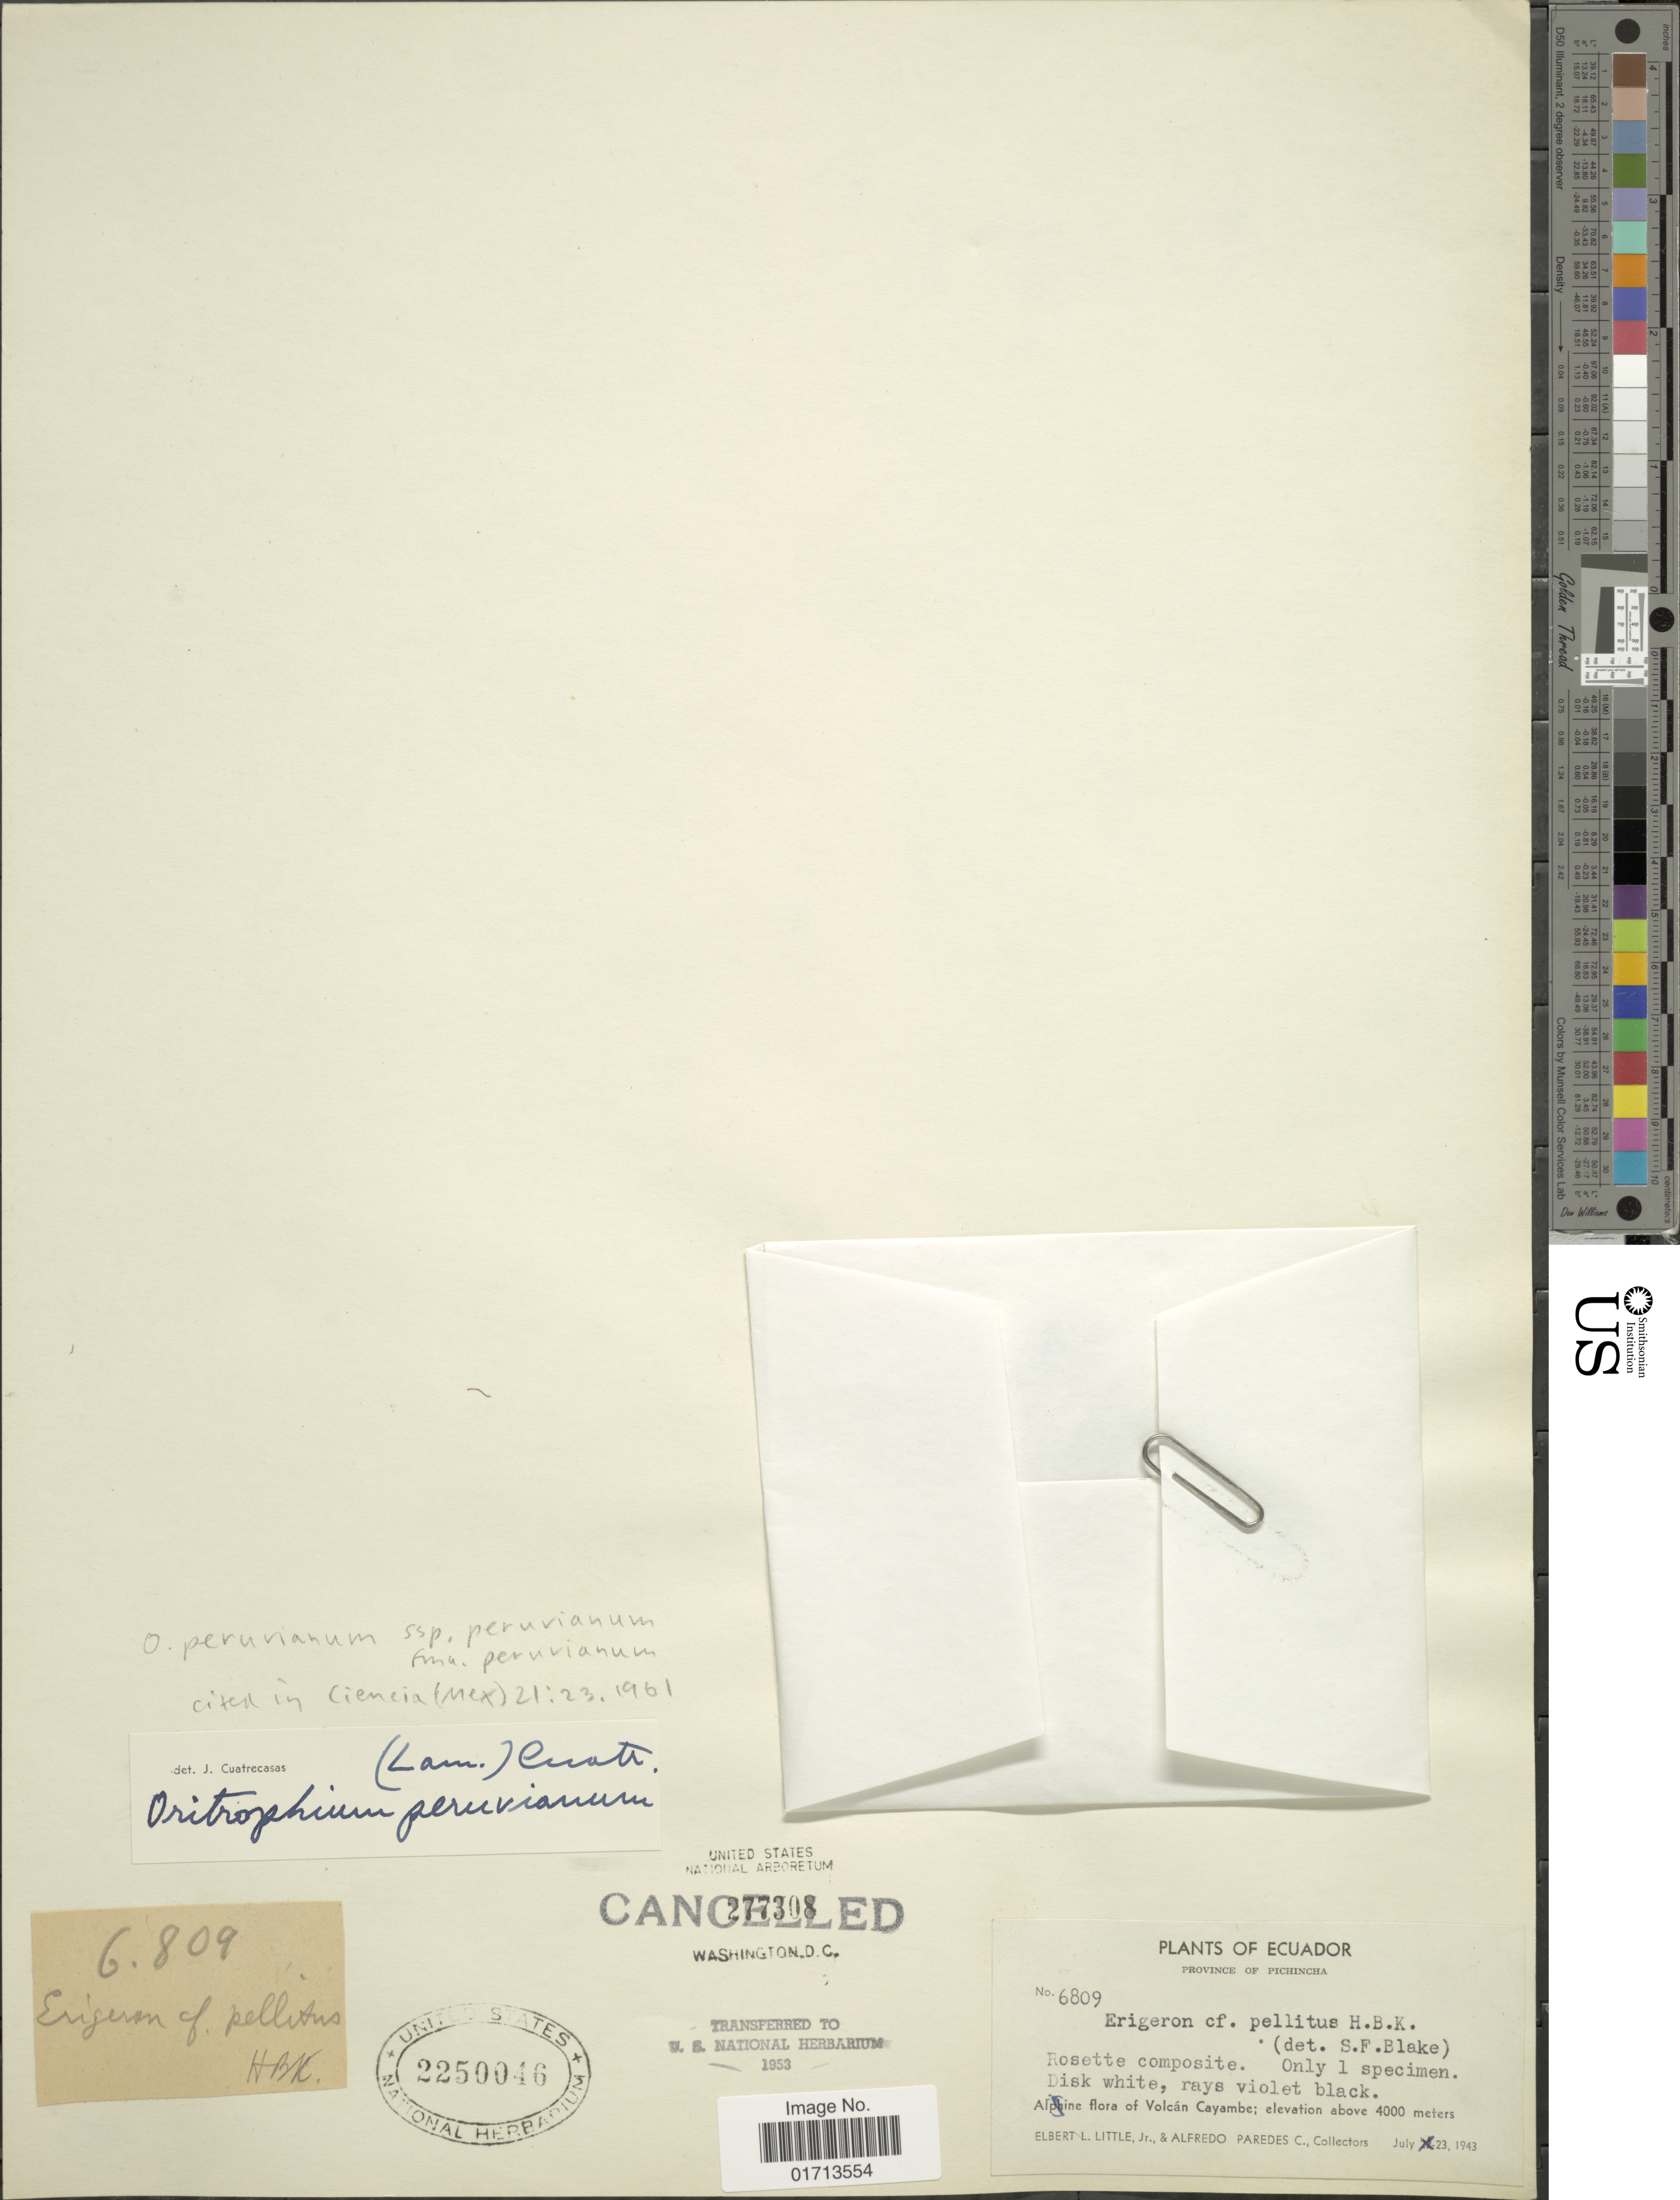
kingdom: Plantae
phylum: Tracheophyta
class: Magnoliopsida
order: Asterales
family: Asteraceae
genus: Oritrophium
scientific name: Oritrophium peruvianum f. peruvianum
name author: (Lam.) Cuatrec.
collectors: E. L. Little & A. Paredes C.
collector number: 6809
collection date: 1943-07-23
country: Ecuador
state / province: Pichincha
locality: Alpine flora of Volcan Cayambe.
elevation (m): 4000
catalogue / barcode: US 2250046